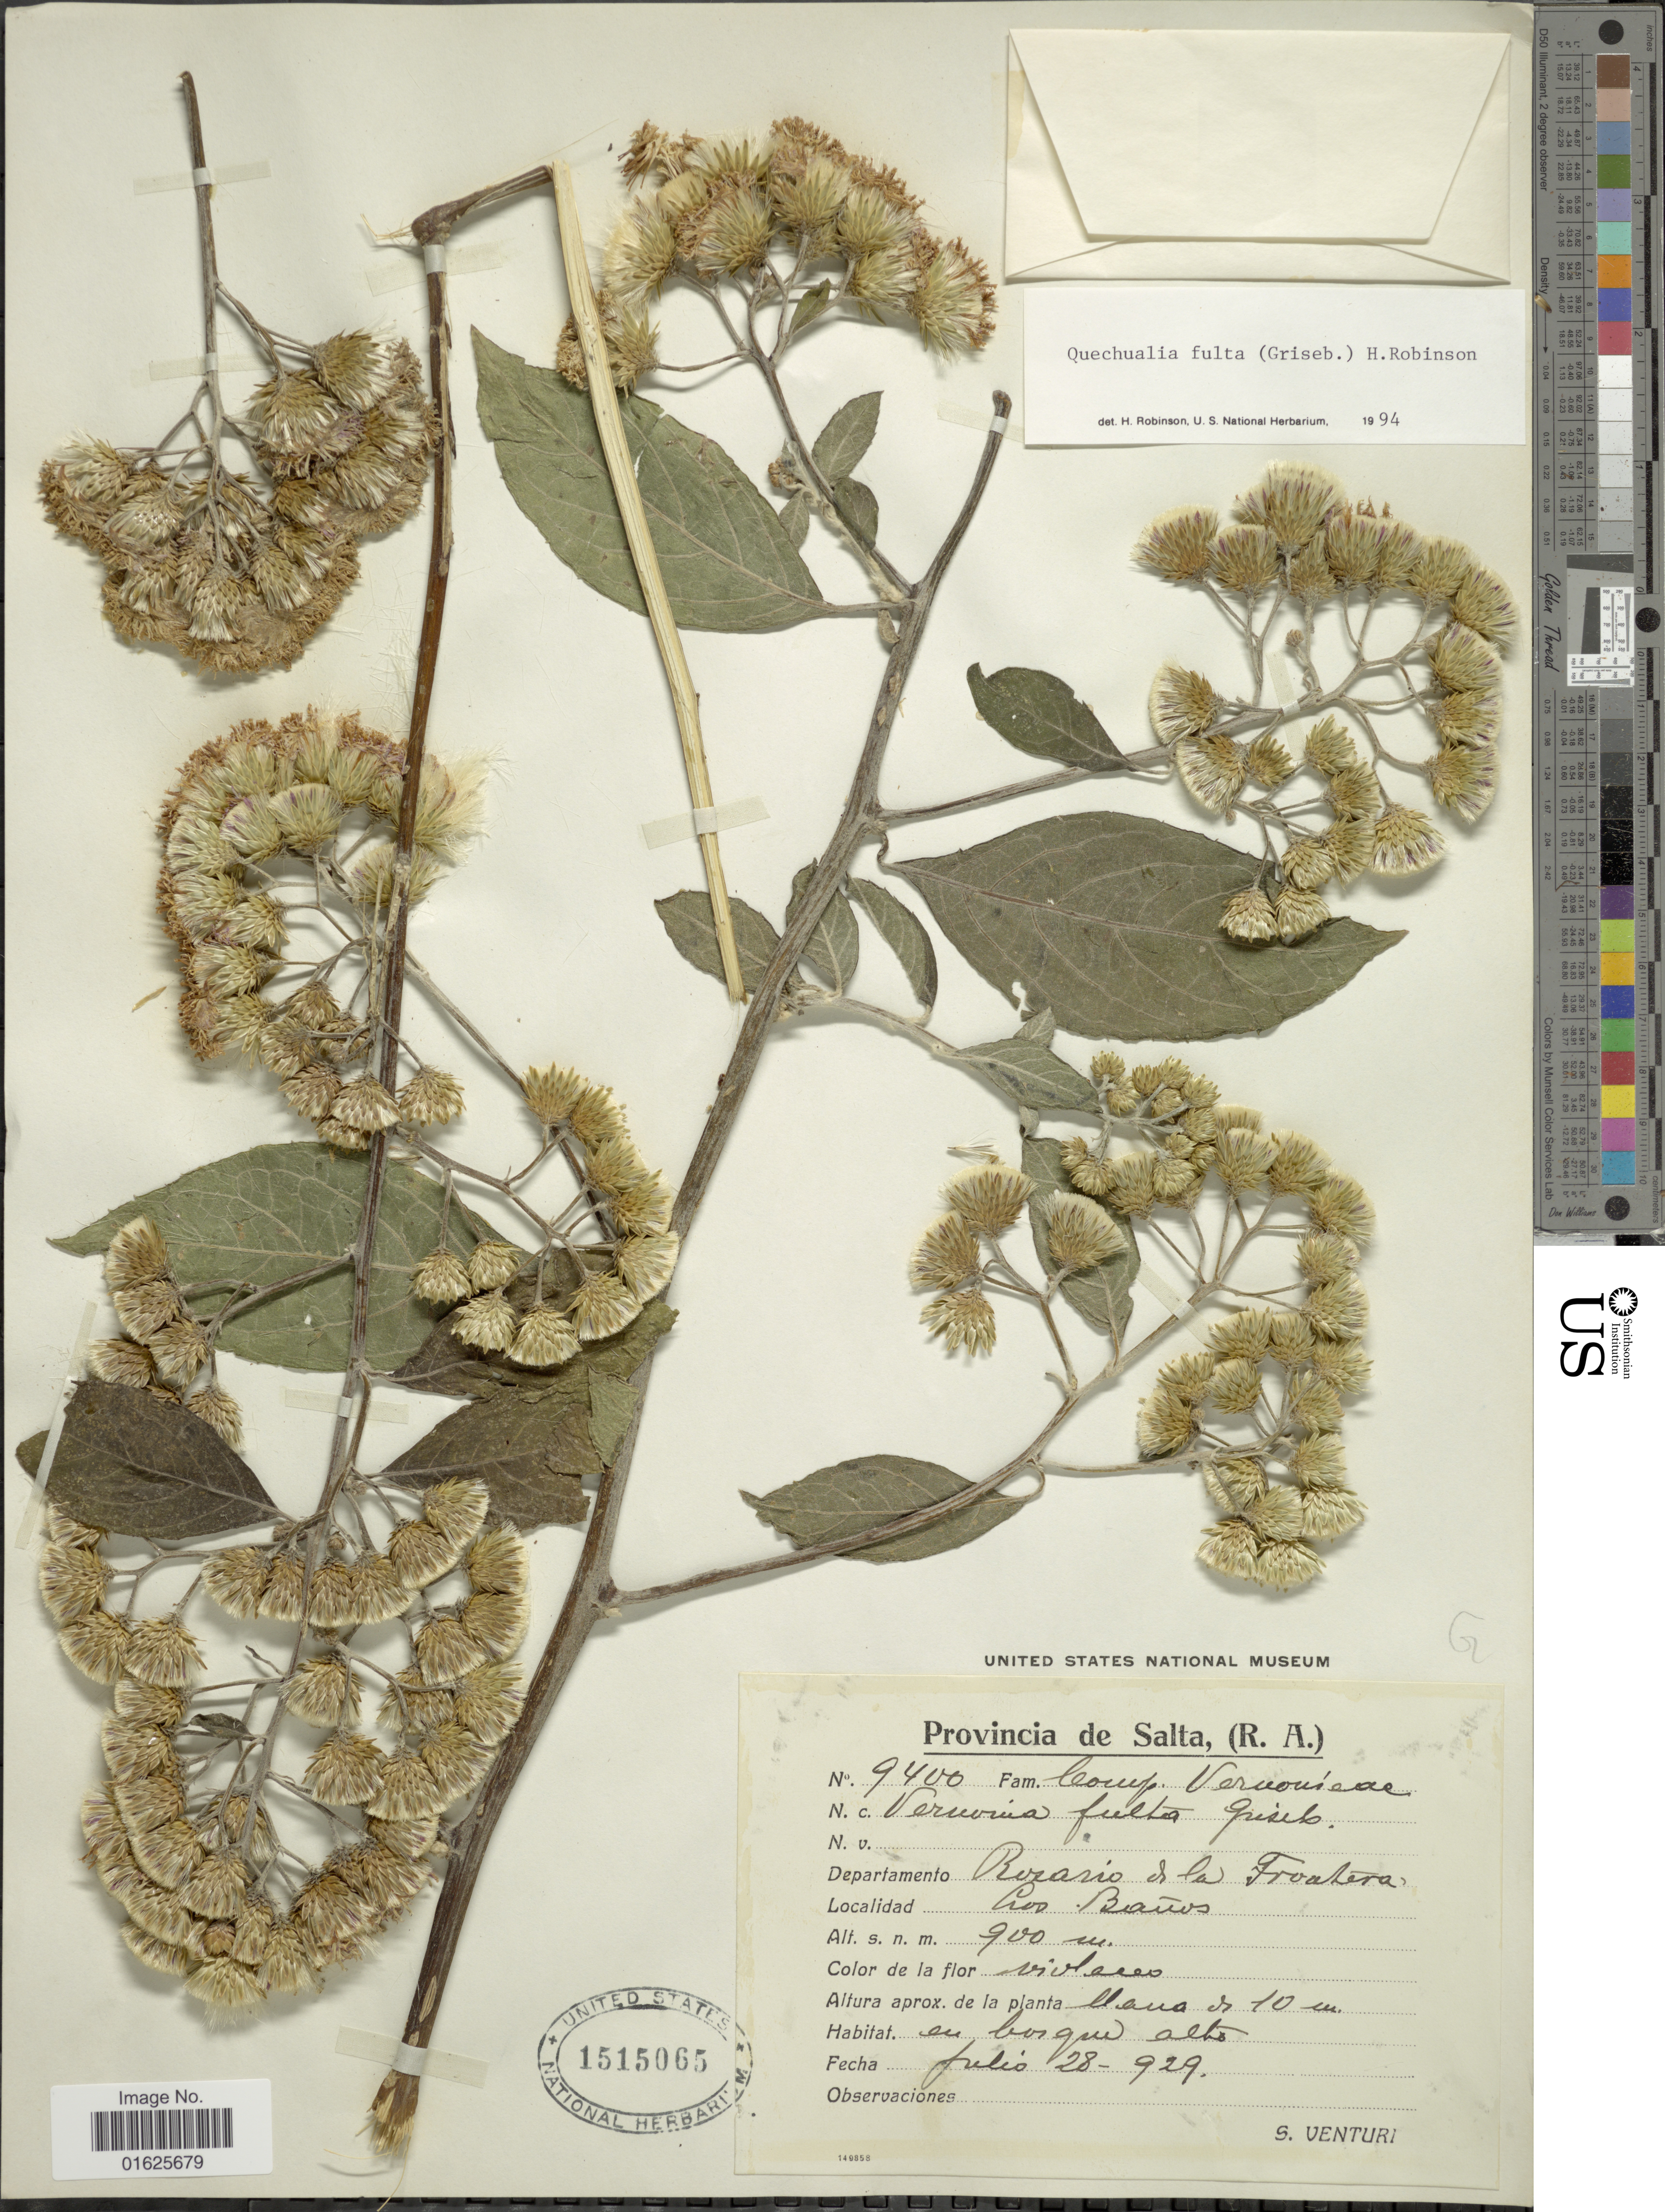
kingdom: Plantae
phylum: Tracheophyta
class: Magnoliopsida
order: Asterales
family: Asteraceae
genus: Quechualia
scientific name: Quechualia fulta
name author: (Griseb.) H. Rob.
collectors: S. Venturi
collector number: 9400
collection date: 1929-07-28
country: Argentina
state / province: Salta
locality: (R.A.) Departamento Rizario de la Froatera, Los Baños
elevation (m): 900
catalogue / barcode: US 1515065